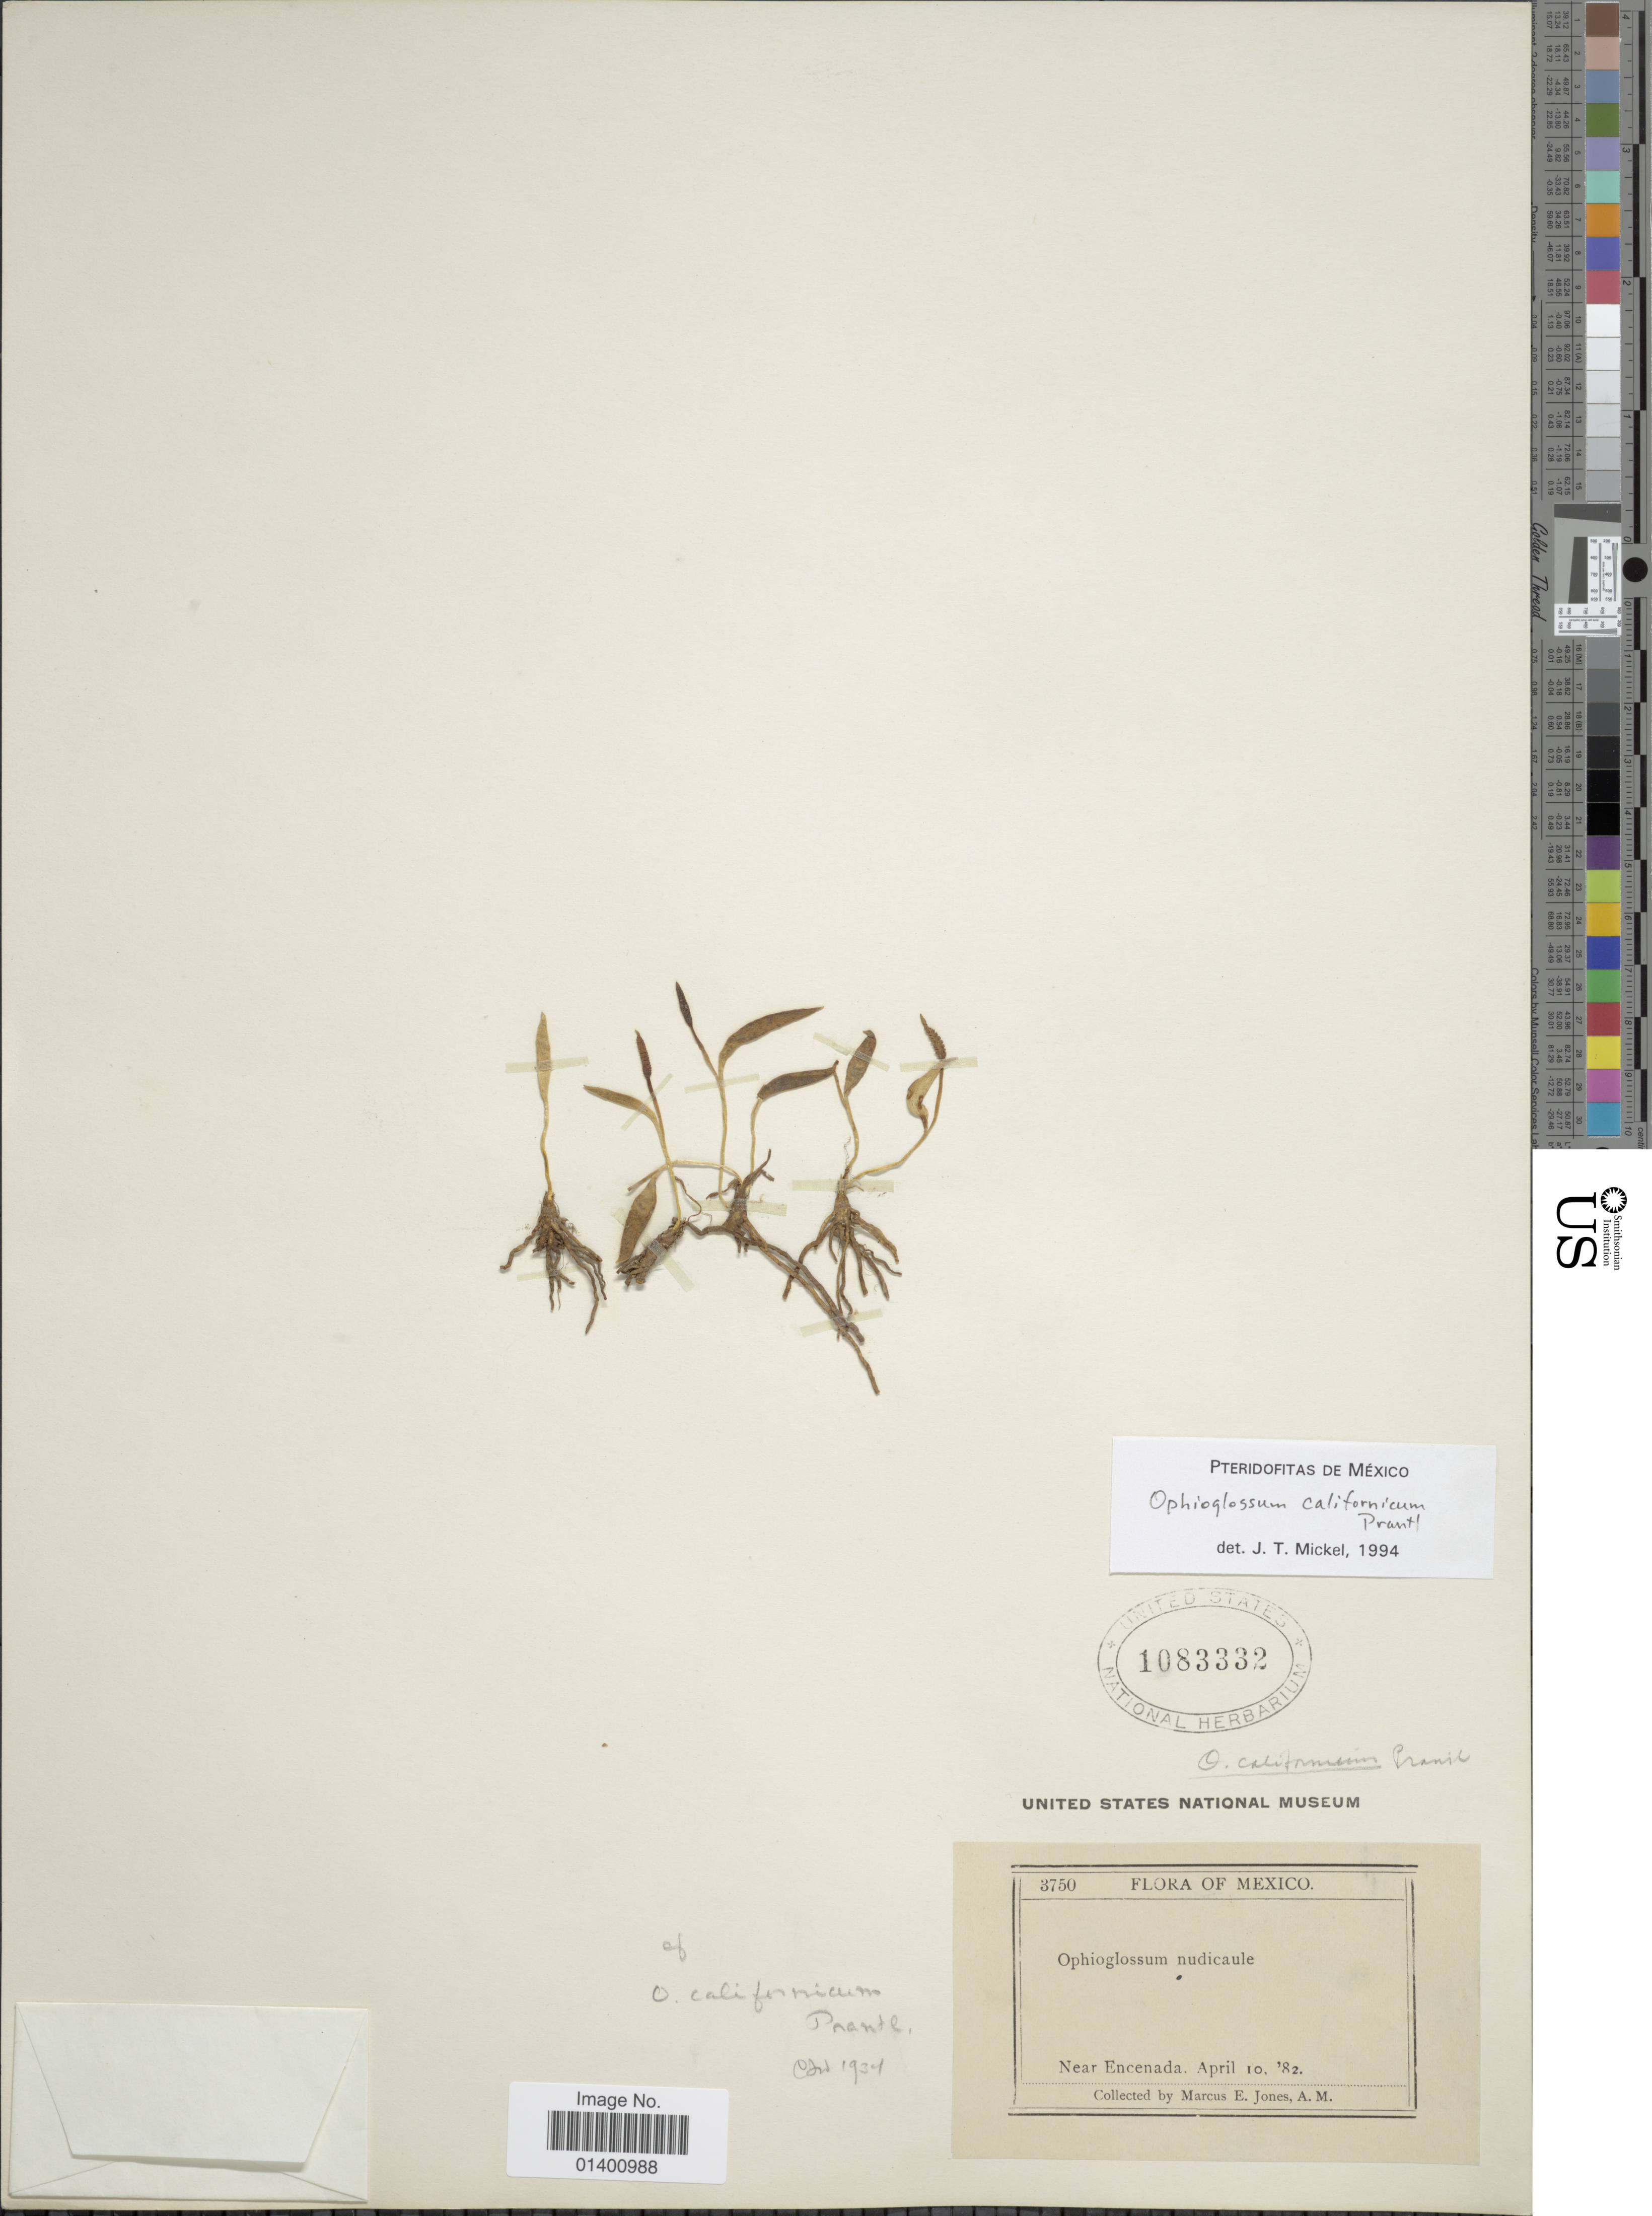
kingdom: Plantae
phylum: Tracheophyta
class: Polypodiopsida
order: Ophioglossales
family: Ophioglossaceae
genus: Ophioglossum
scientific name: Ophioglossum californicum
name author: Prantl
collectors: M. E. Jones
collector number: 3750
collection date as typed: Transcribed d/m/y: 10/4/82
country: Mexico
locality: Near Encenada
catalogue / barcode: US 1083332